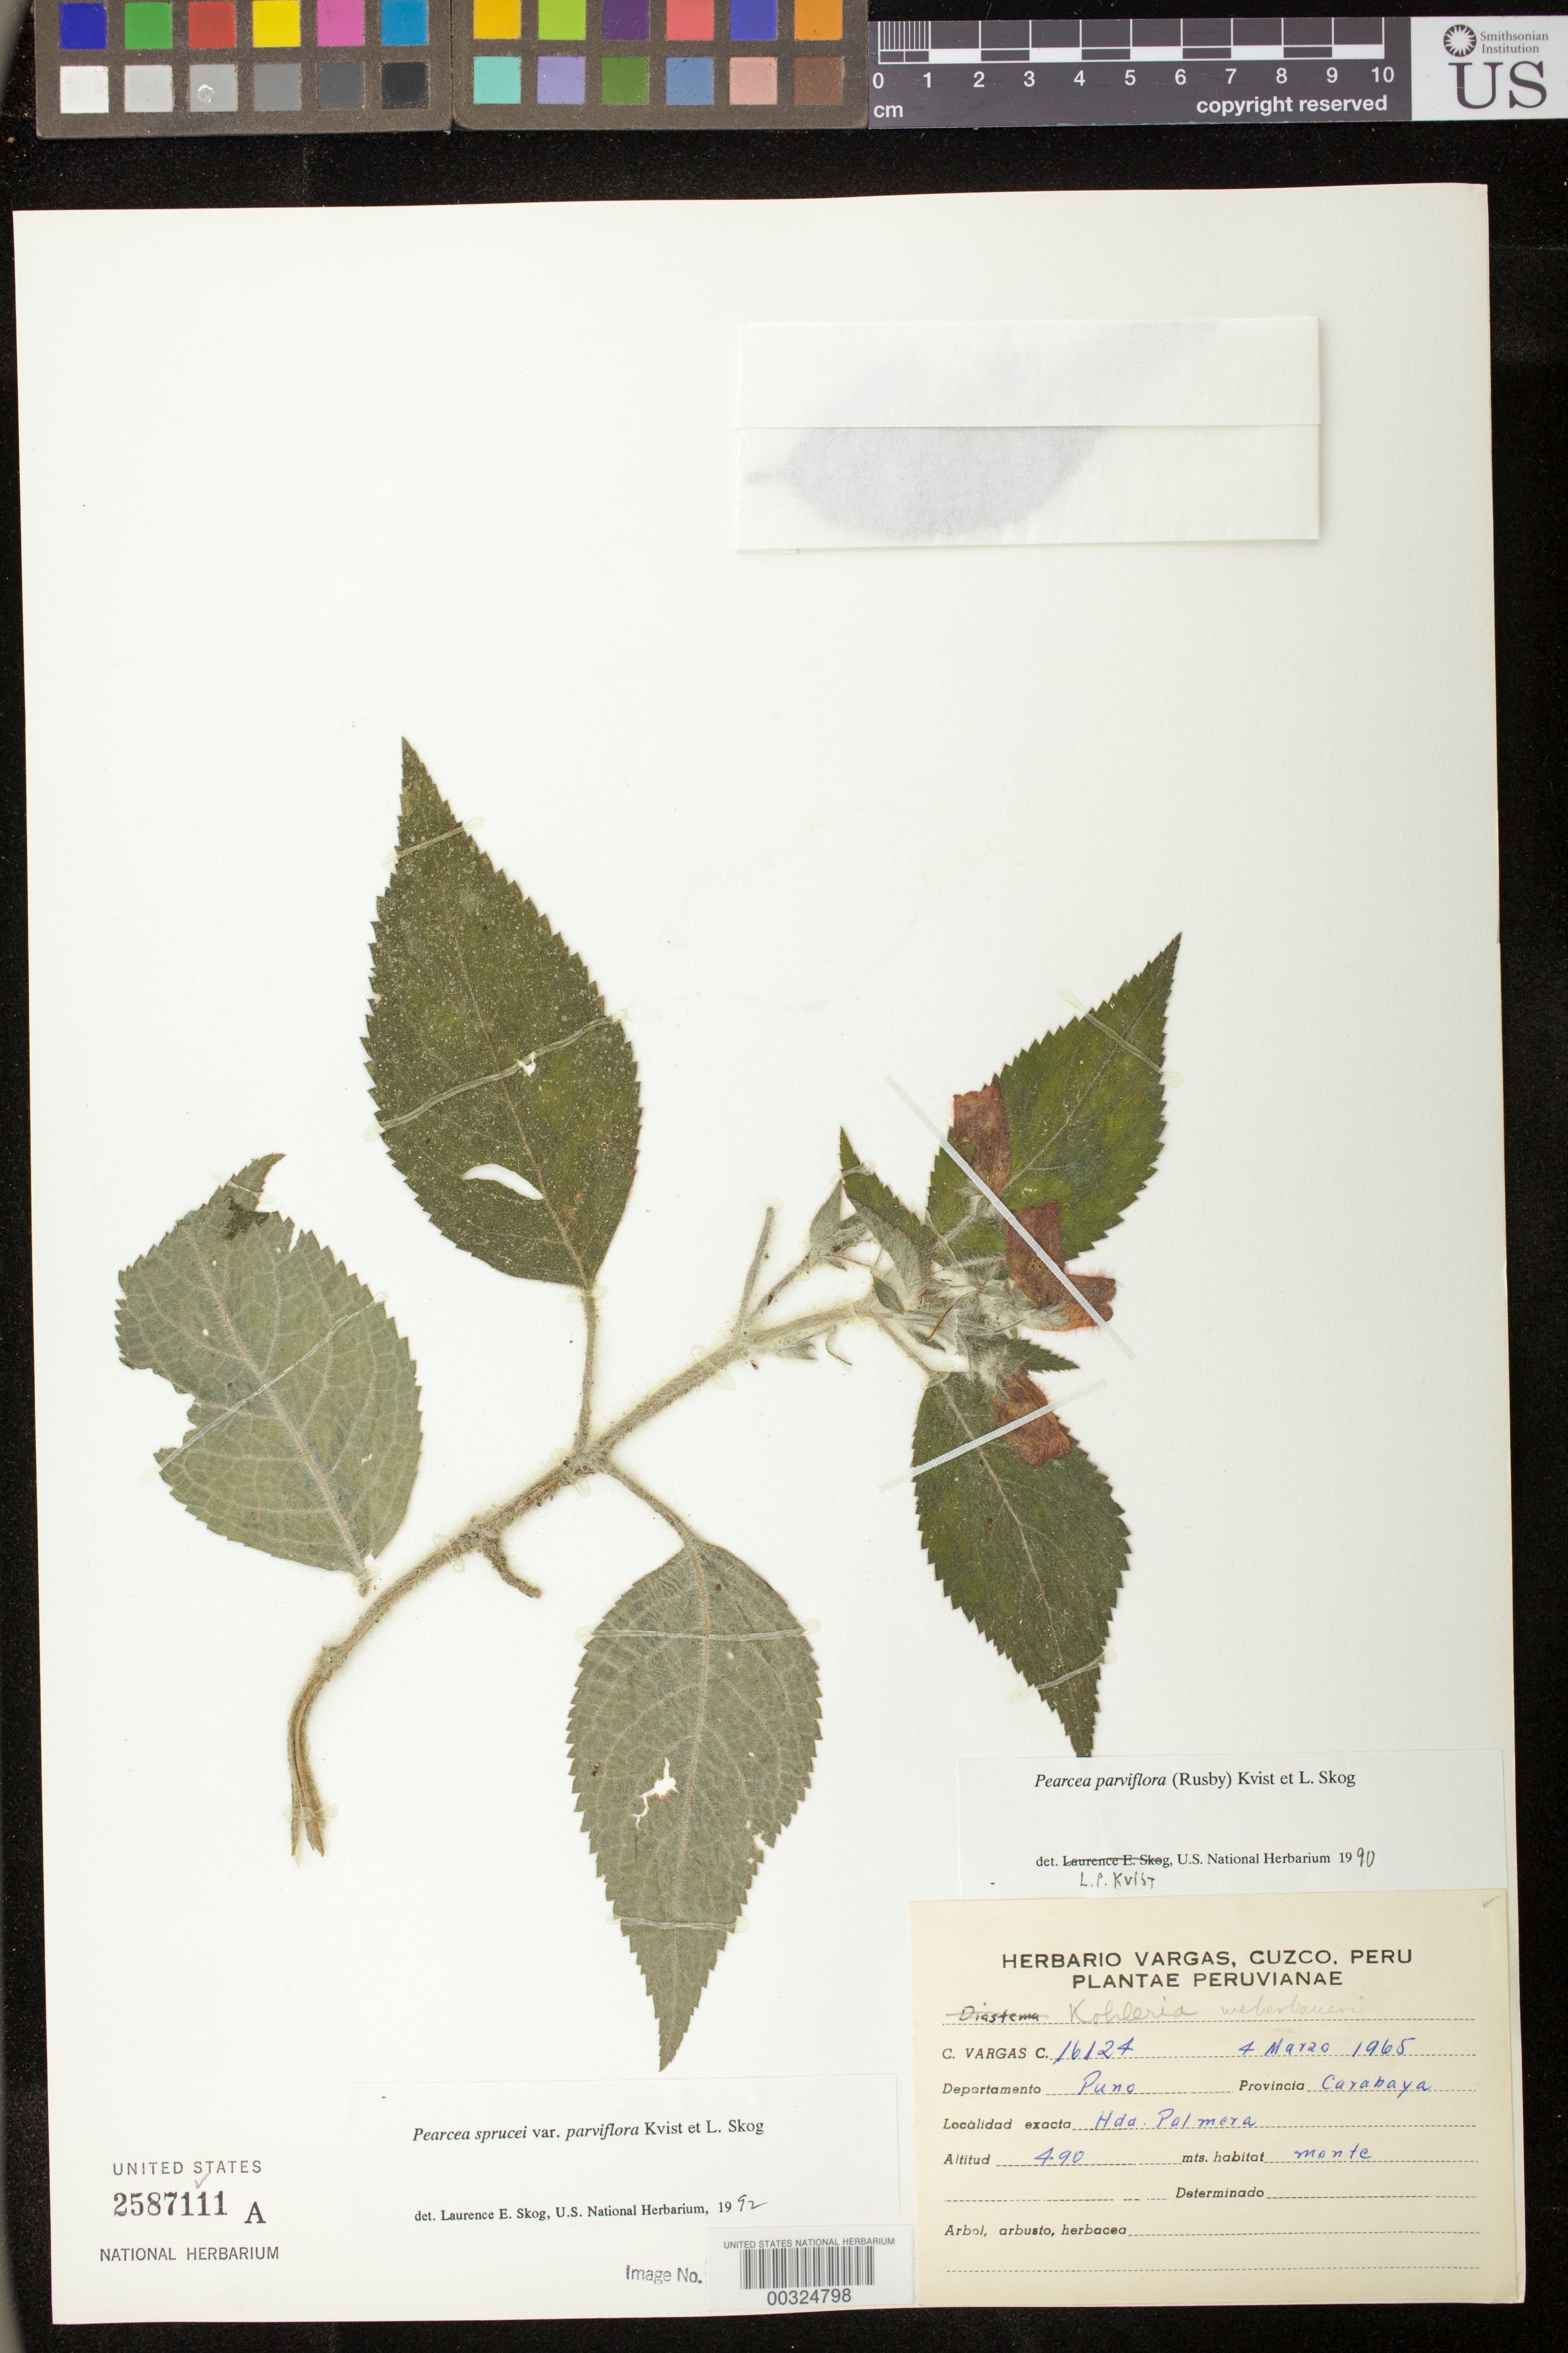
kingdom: Plantae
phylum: Tracheophyta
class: Magnoliopsida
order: Lamiales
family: Gesneriaceae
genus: Pearcea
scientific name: Pearcea sprucei var. parviflora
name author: (Rusby) L.P. Kvist & L.E. Skog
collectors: C. Vargas C.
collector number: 16124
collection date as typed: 04 Mar 1965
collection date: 1965-03-04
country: Peru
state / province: Puno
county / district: Carabaya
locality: Prov. Carabaya; Hda. Palmera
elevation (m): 490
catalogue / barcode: US 2587111A